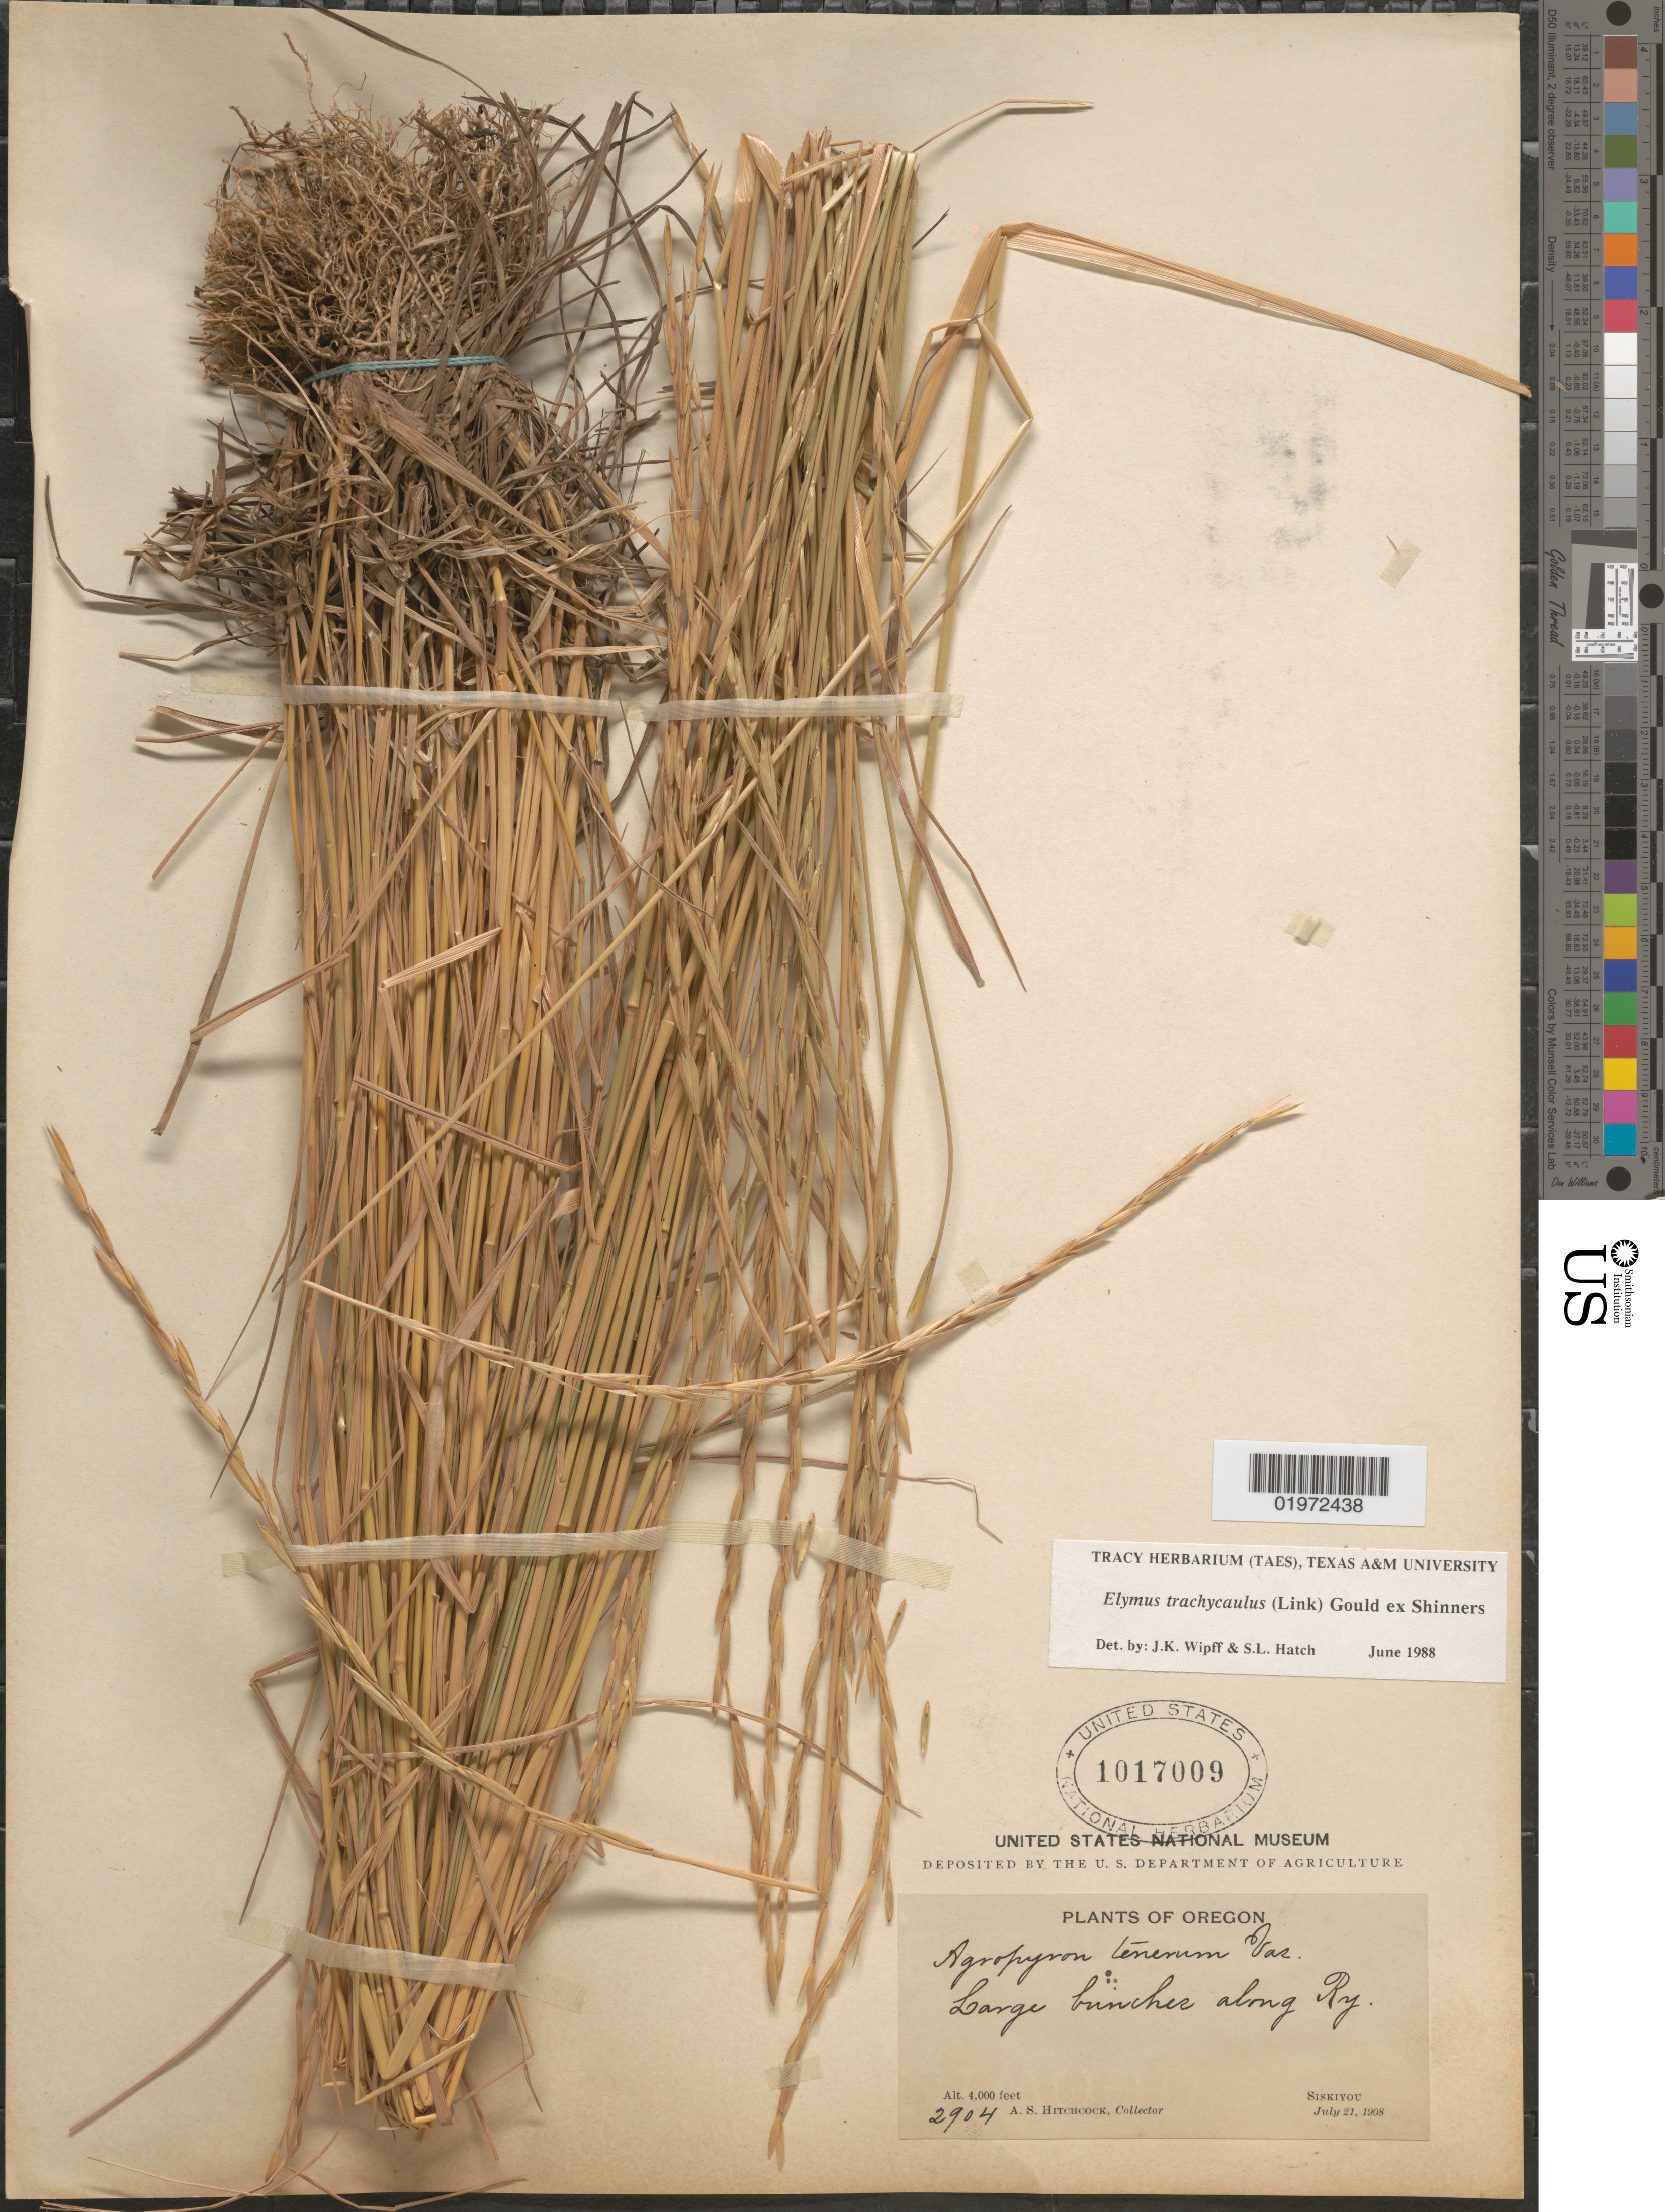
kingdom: Plantae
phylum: Tracheophyta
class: Liliopsida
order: Poales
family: Poaceae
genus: Elymus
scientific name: Elymus trachycaulus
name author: (Link) Gould ex Shinners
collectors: A. S. Hitchcock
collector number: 2904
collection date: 1908-07-21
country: United States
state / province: Oregon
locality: Large bunches along Ry. Siskiyou.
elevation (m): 1219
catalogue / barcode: US 1017009